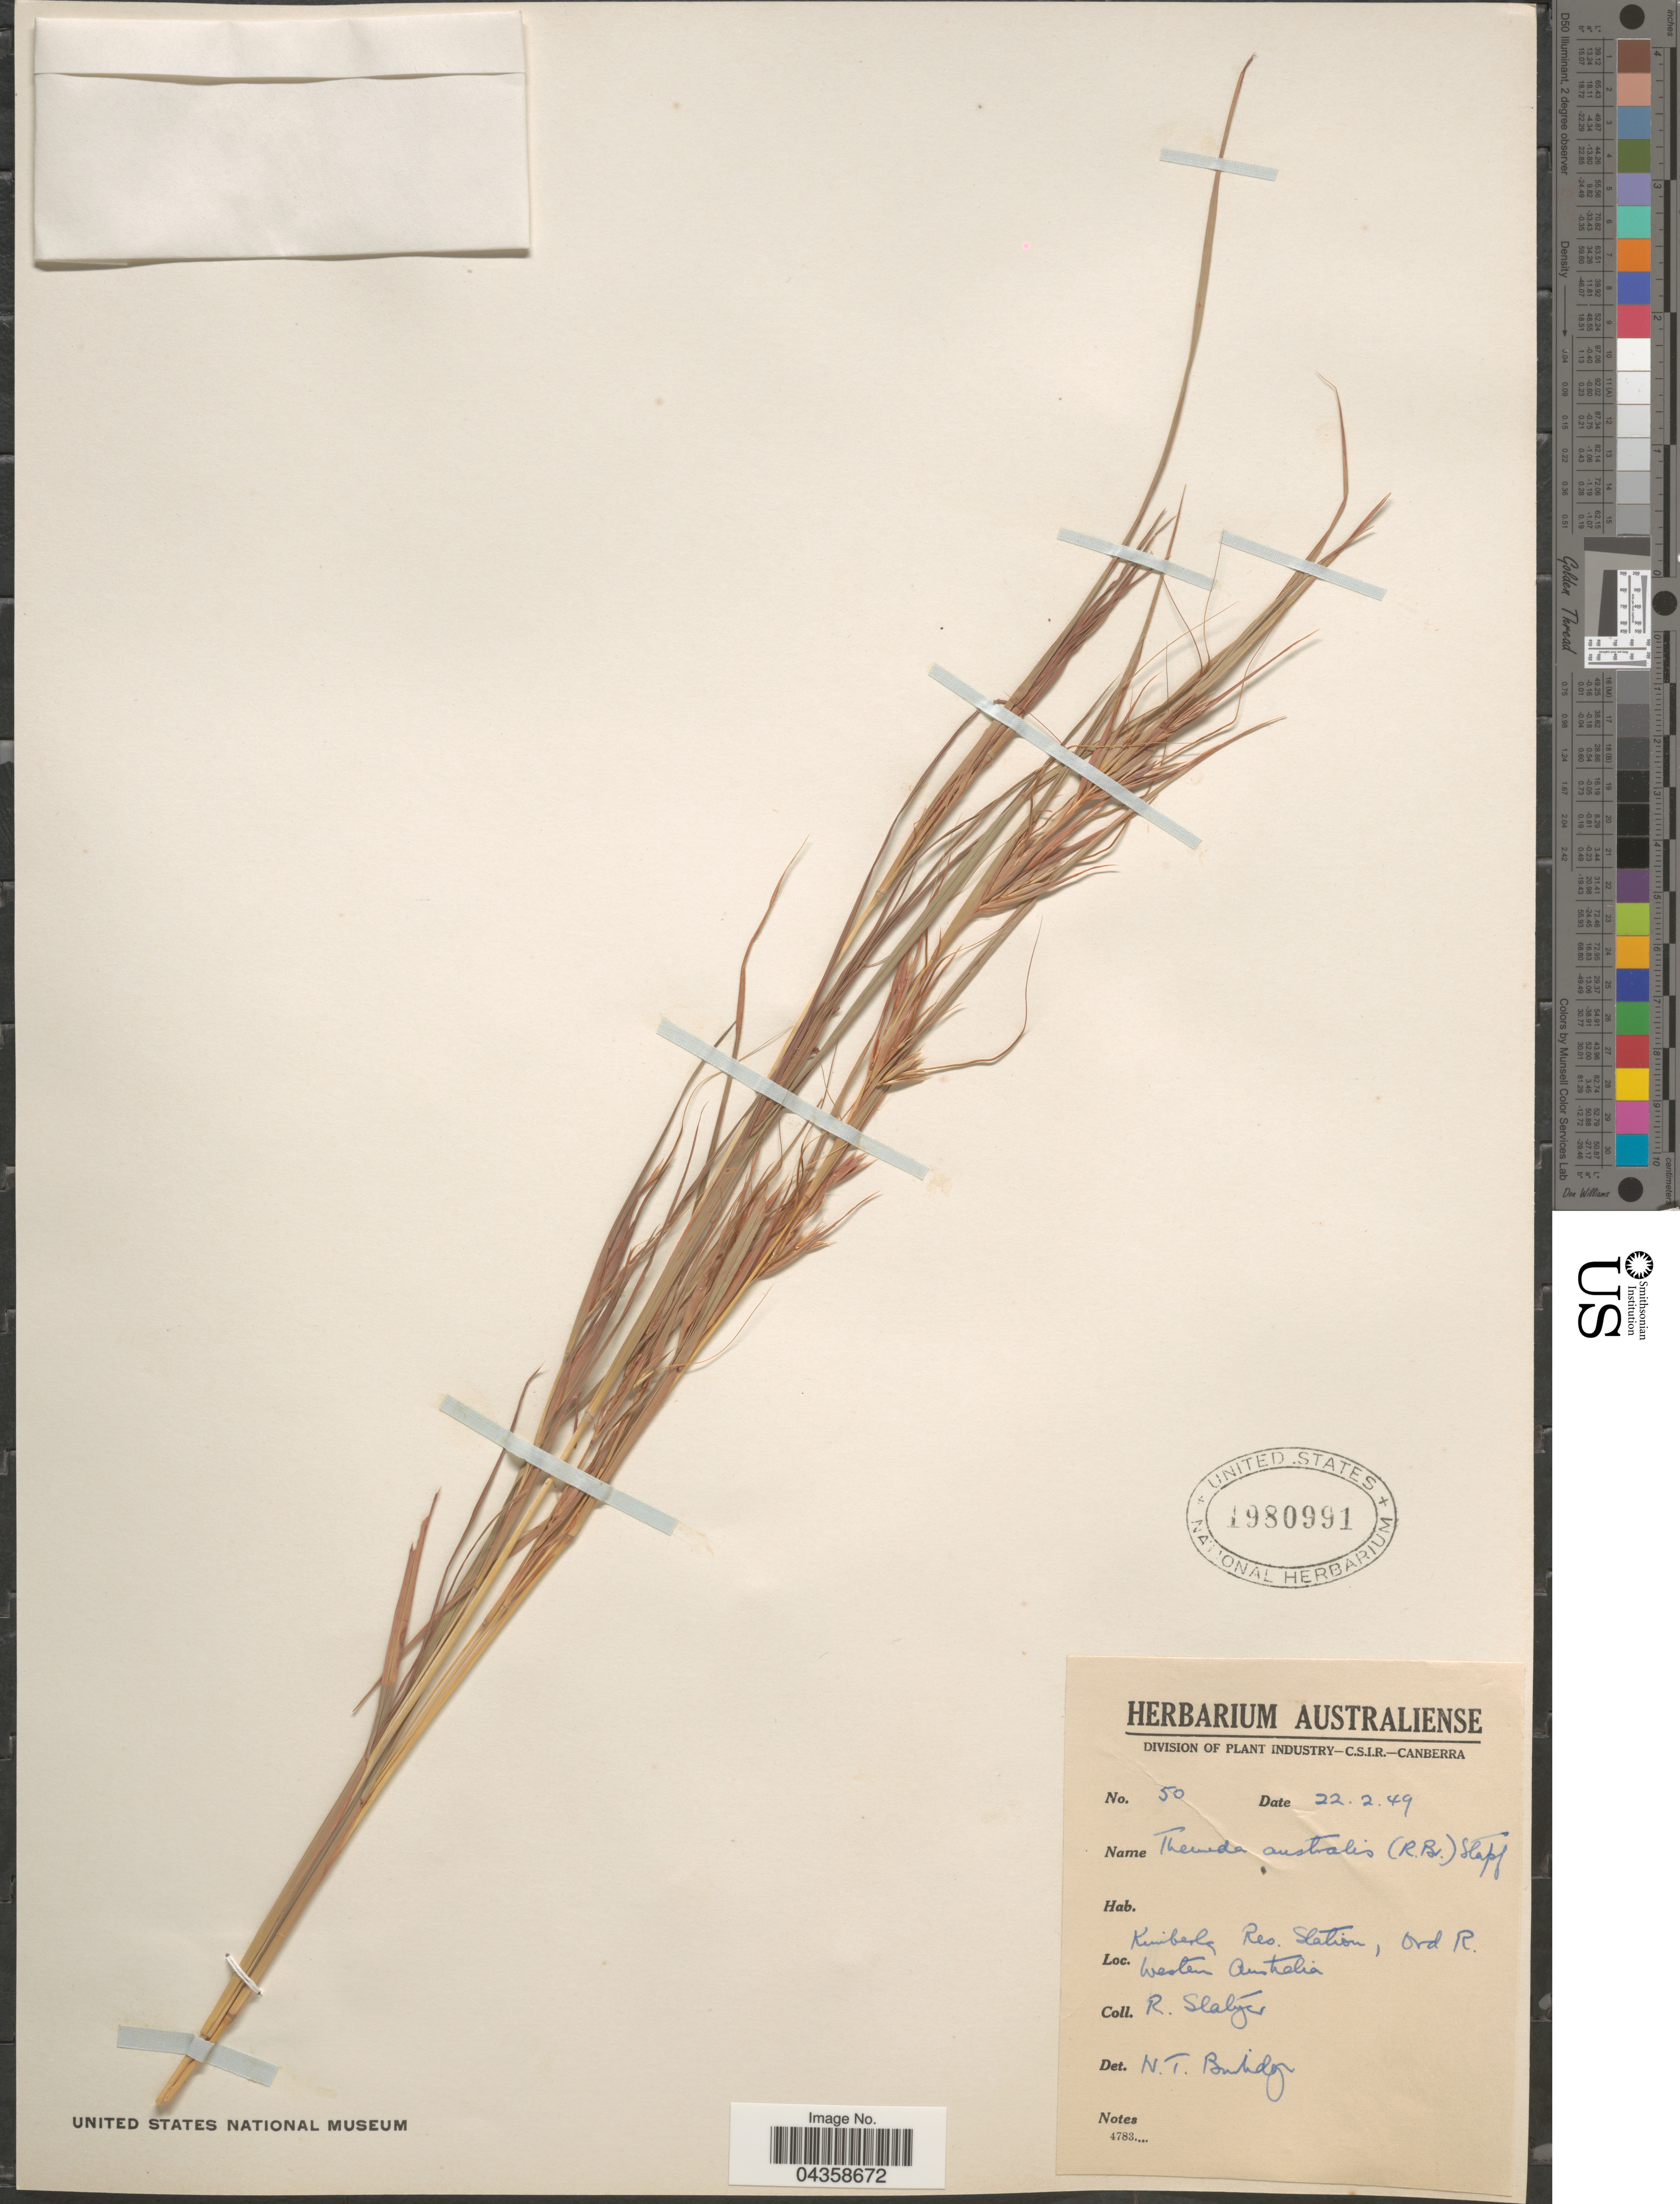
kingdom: Plantae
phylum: Tracheophyta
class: Liliopsida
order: Poales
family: Poaceae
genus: Themeda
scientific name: Themeda triandra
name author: Forssk.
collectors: R. Slatyer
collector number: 50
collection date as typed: Transcribed d/m/y: 22/2/49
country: Australia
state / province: Western Australia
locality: Kimberley Res. Station, Ord R.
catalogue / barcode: US 1980991